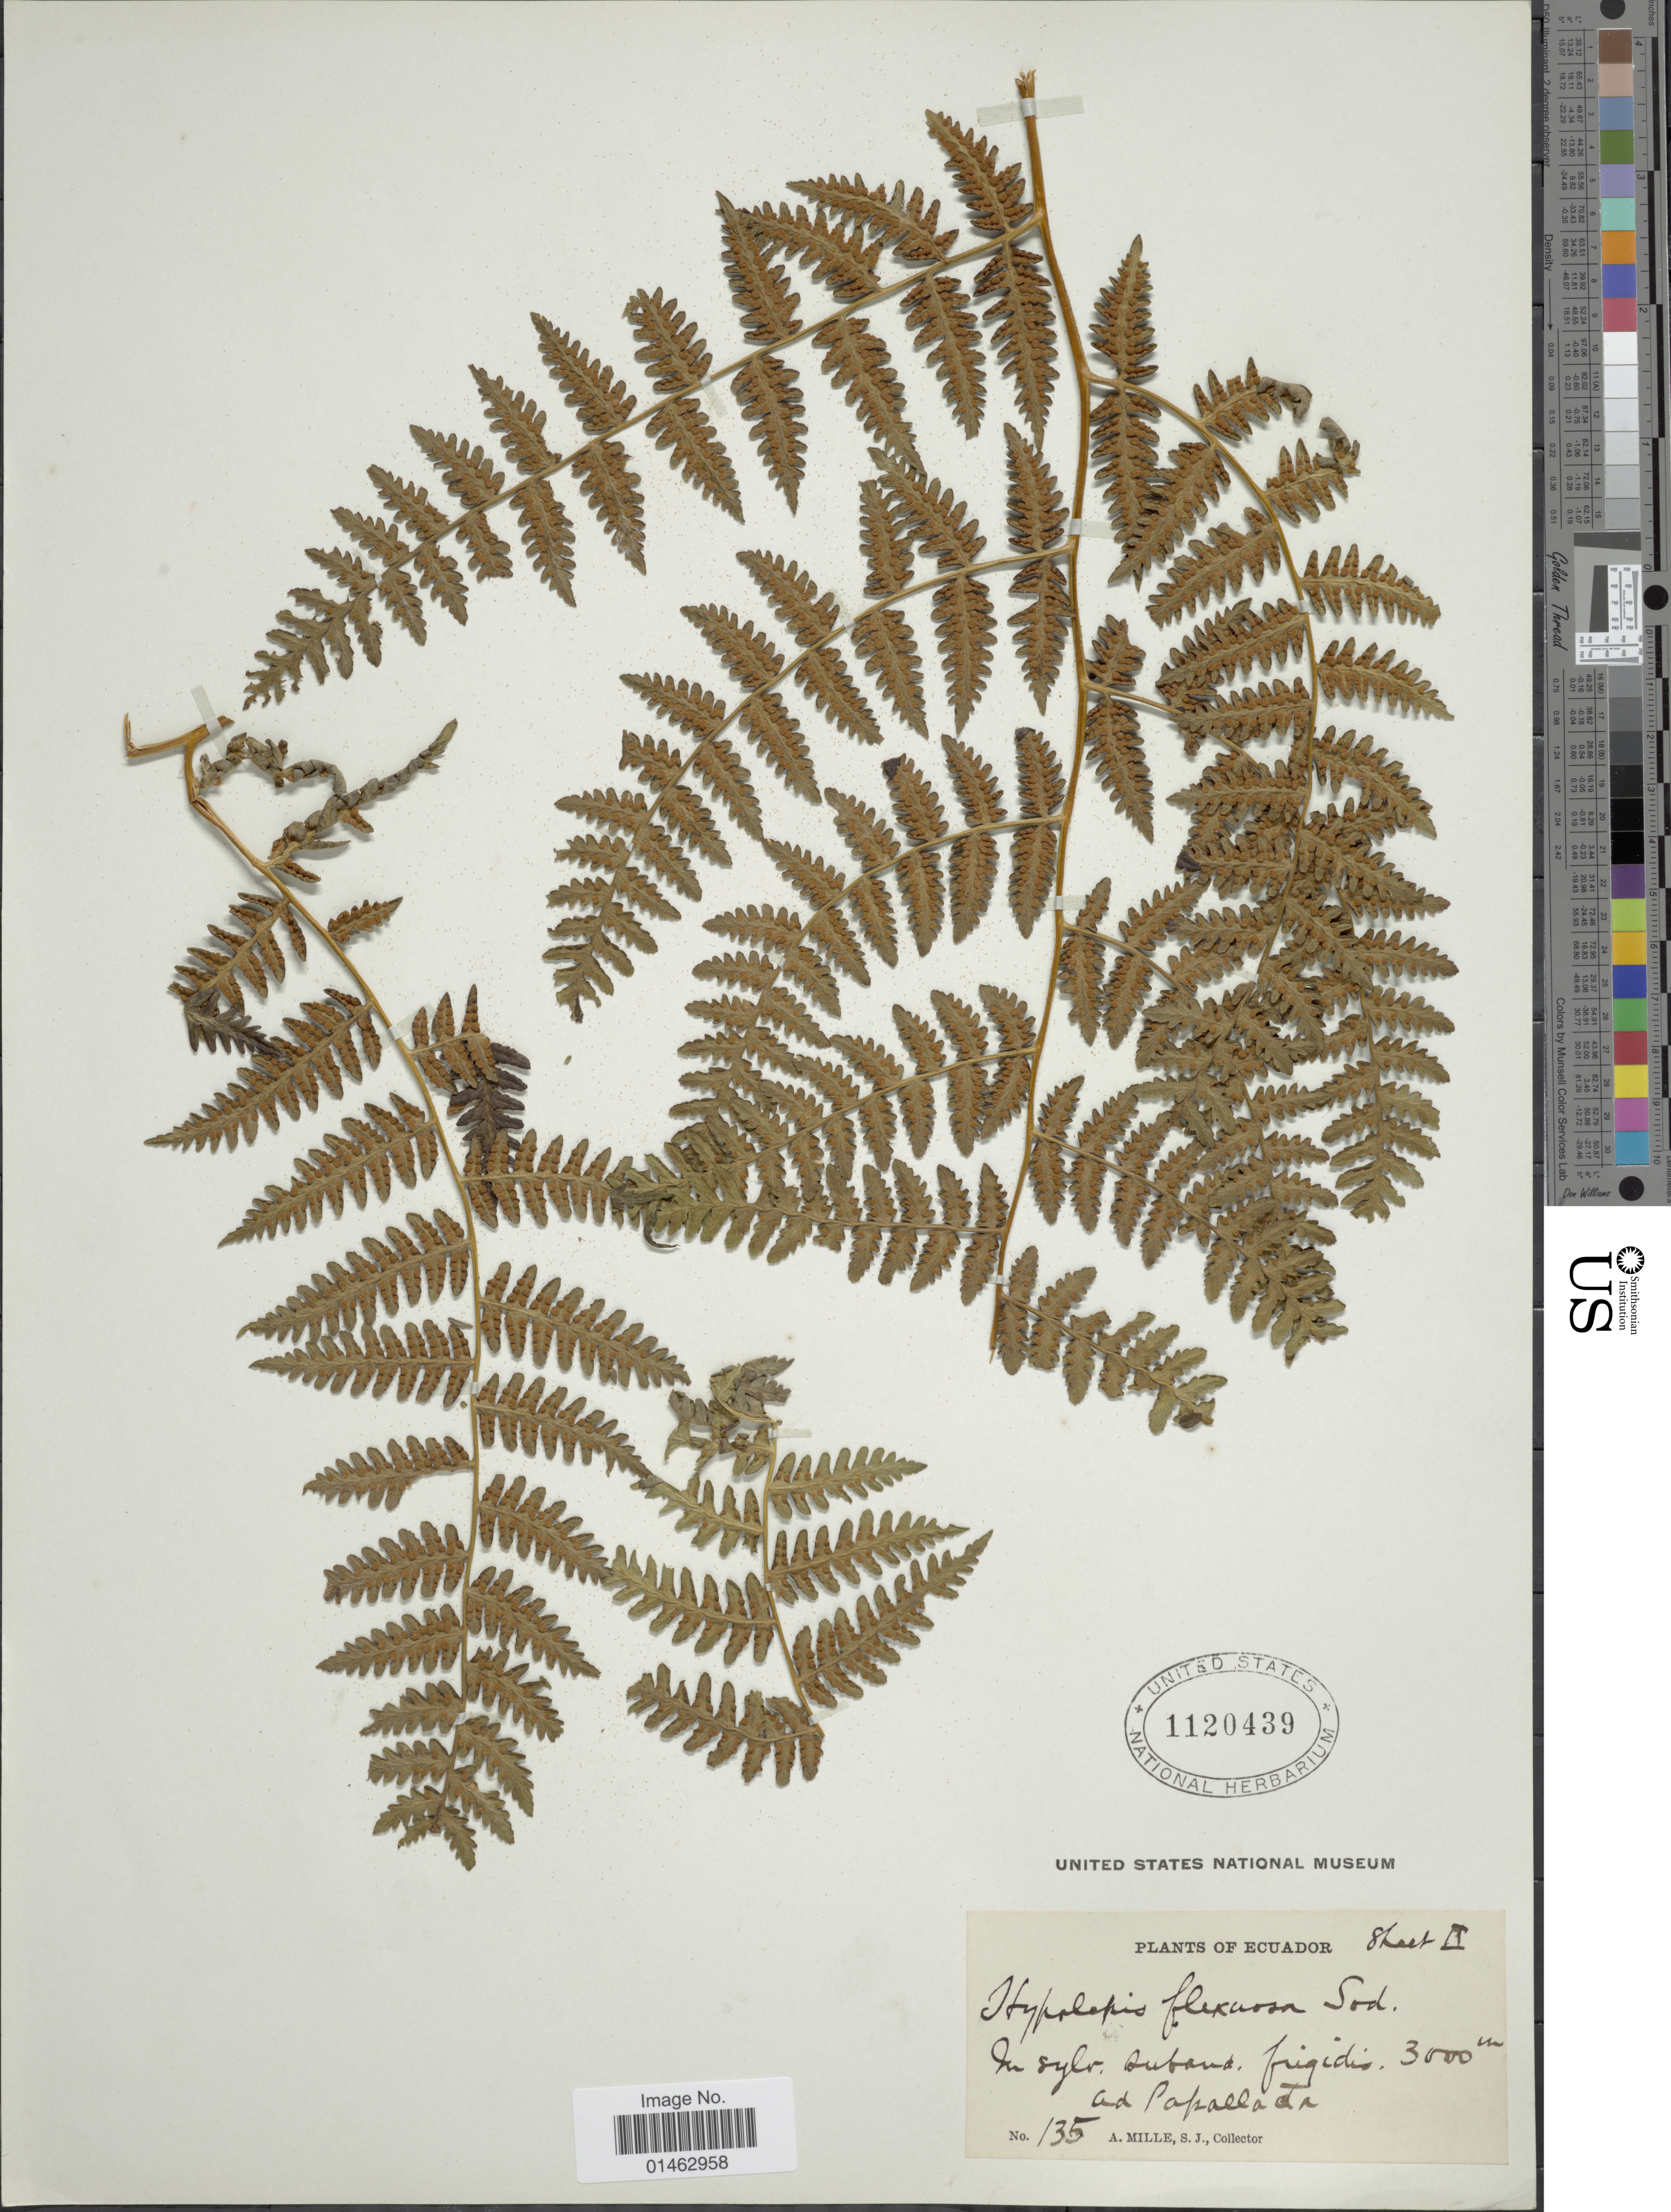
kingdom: Plantae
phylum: Tracheophyta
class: Polypodiopsida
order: Polypodiales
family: Dennstaedtiaceae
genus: Hypolepis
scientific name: Hypolepis bogotensis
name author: H. Karst.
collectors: A. Mille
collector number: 135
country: Ecuador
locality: In sylv suband frigidis, ad Papallacta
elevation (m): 3000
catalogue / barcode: US 1120439